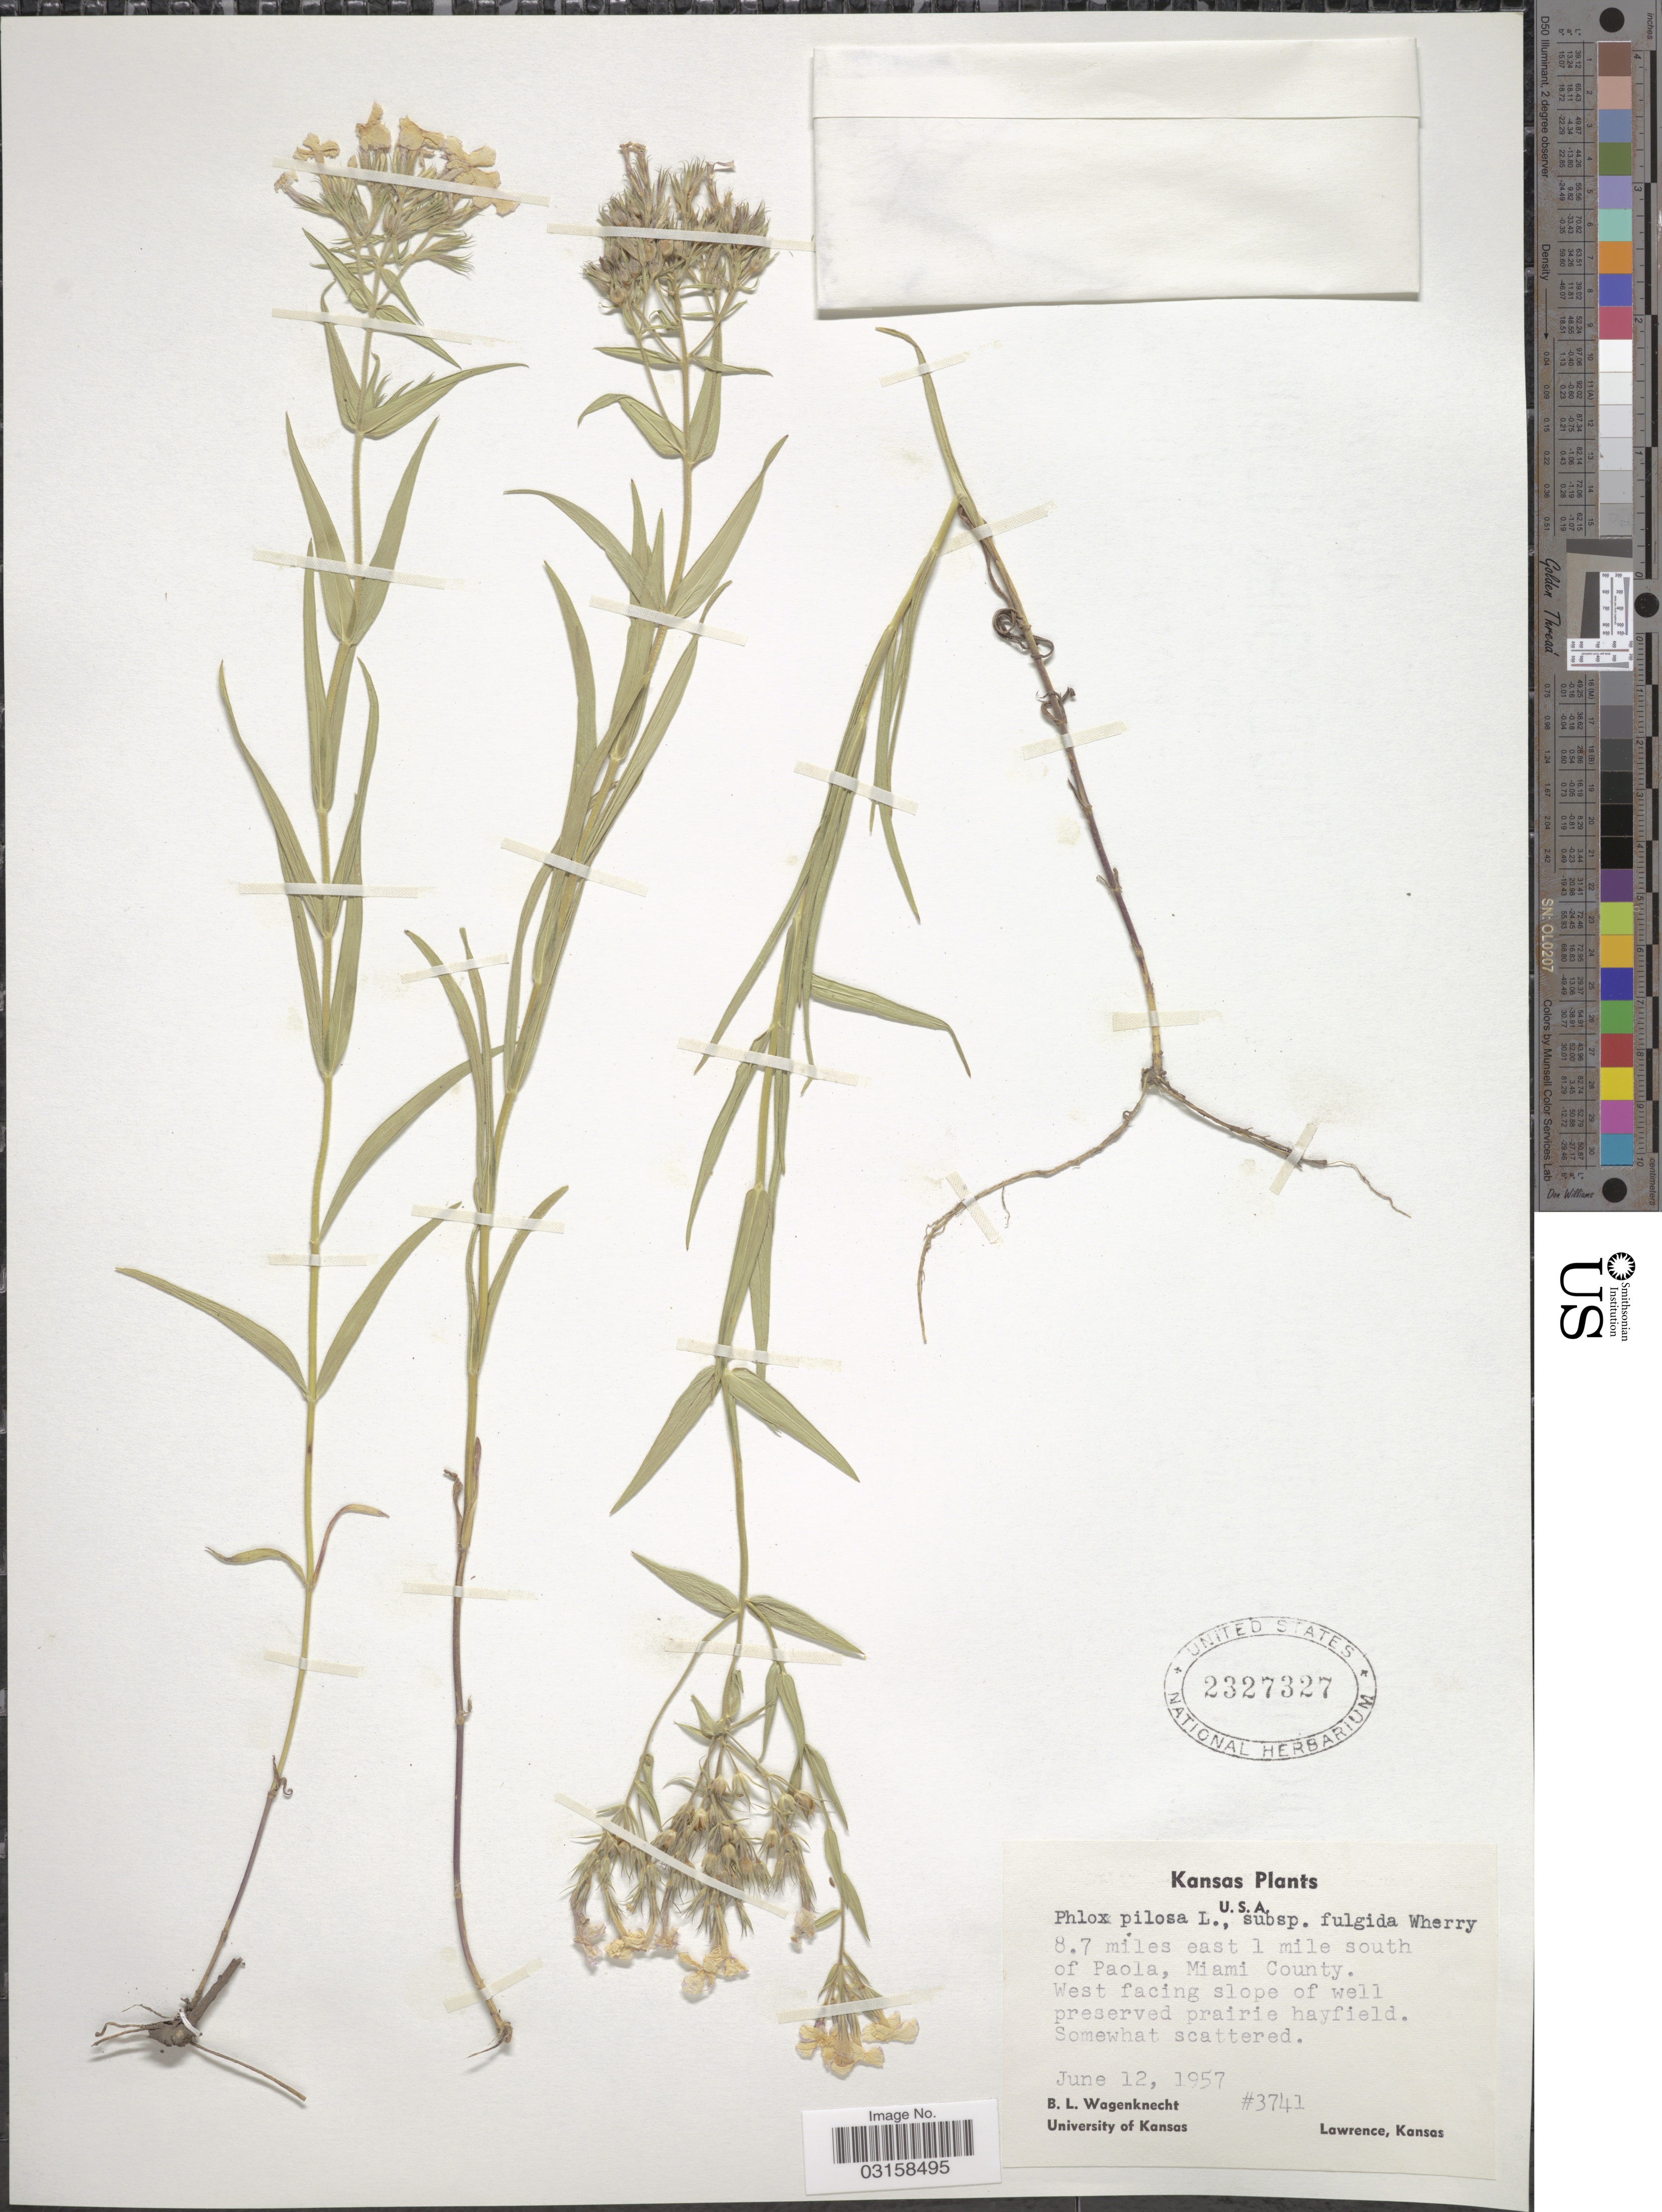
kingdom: Plantae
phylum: Tracheophyta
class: Magnoliopsida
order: Ericales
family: Polemoniaceae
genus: Phlox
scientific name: Phlox pilosa subsp. fulgida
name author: (Wherry) Wherry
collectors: B. Wagenknecht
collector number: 3741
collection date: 1957-06-12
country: United States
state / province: Kansas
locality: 8.7 miles east 1 mile south of Paola, Miami County.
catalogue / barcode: US 2327327